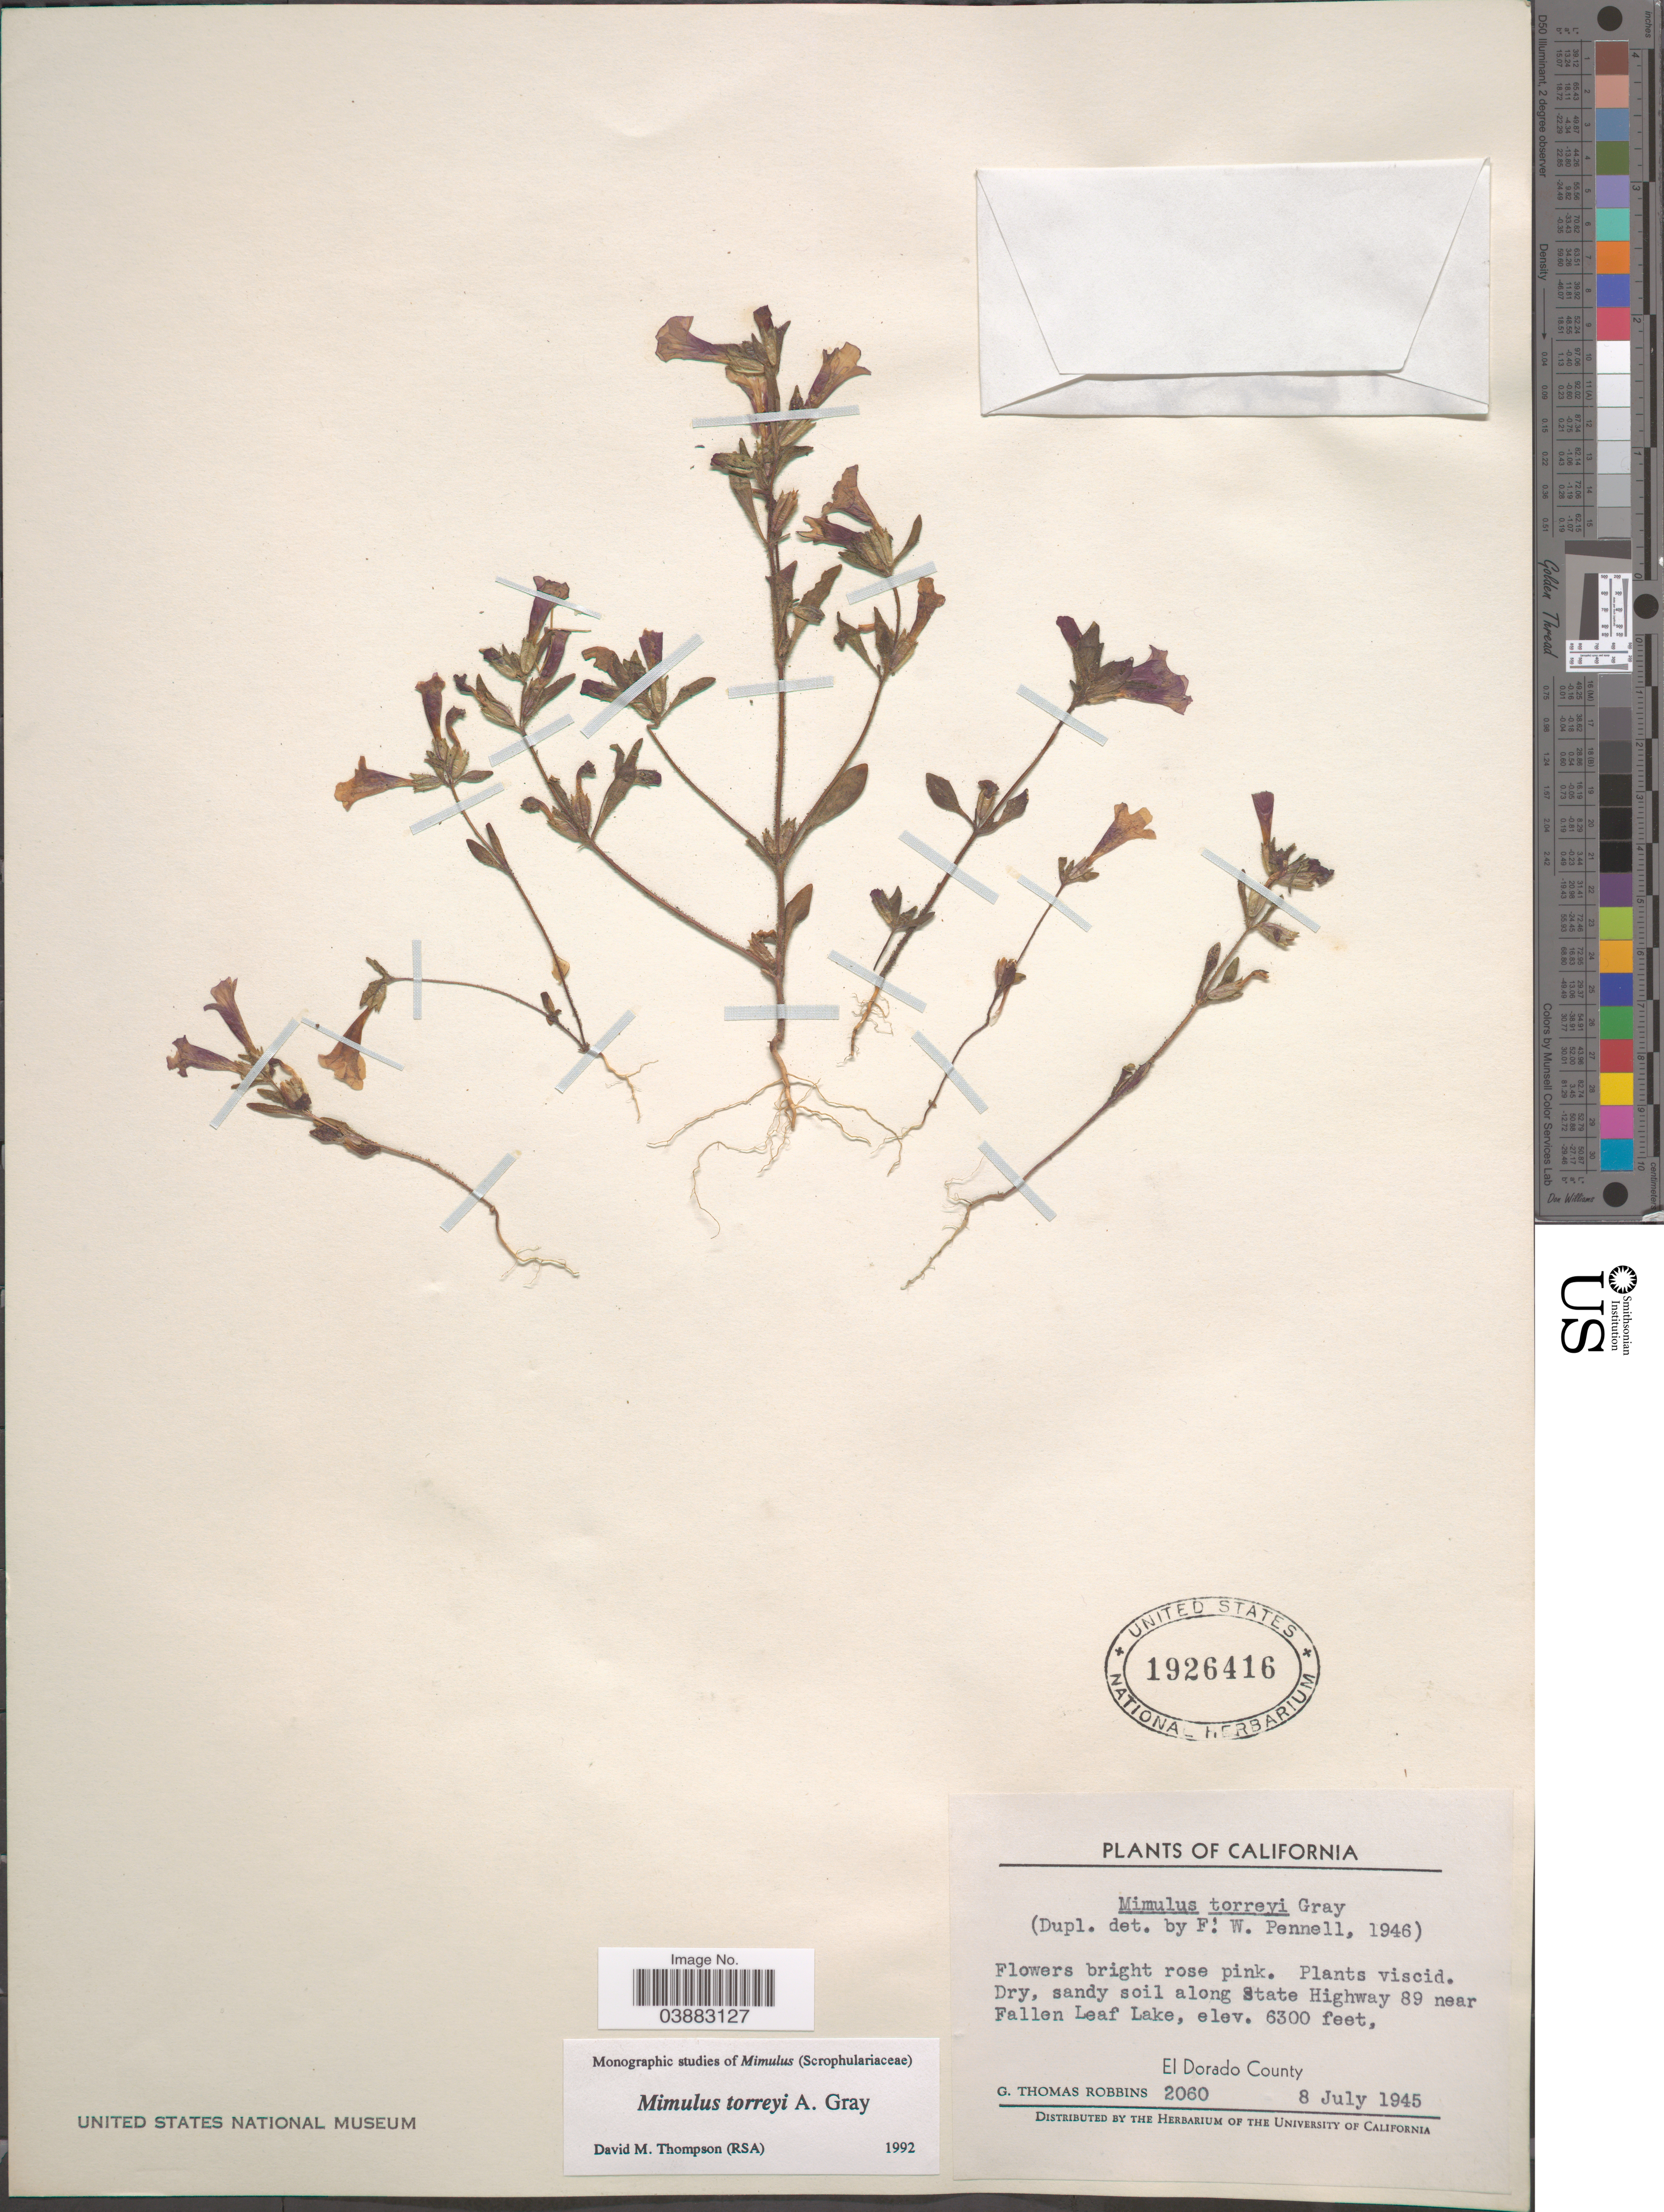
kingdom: Plantae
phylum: Tracheophyta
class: Magnoliopsida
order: Lamiales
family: Phrymaceae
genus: Mimulus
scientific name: Mimulus torreyi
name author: A. Gray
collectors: G. T. Robbins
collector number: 2060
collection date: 1945-07-08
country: United States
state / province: California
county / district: El Dorado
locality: Dry, sandy soil along State Highway 89 near Fallen Leaf Lake. El Dorado County.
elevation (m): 1920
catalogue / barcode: US 1926416